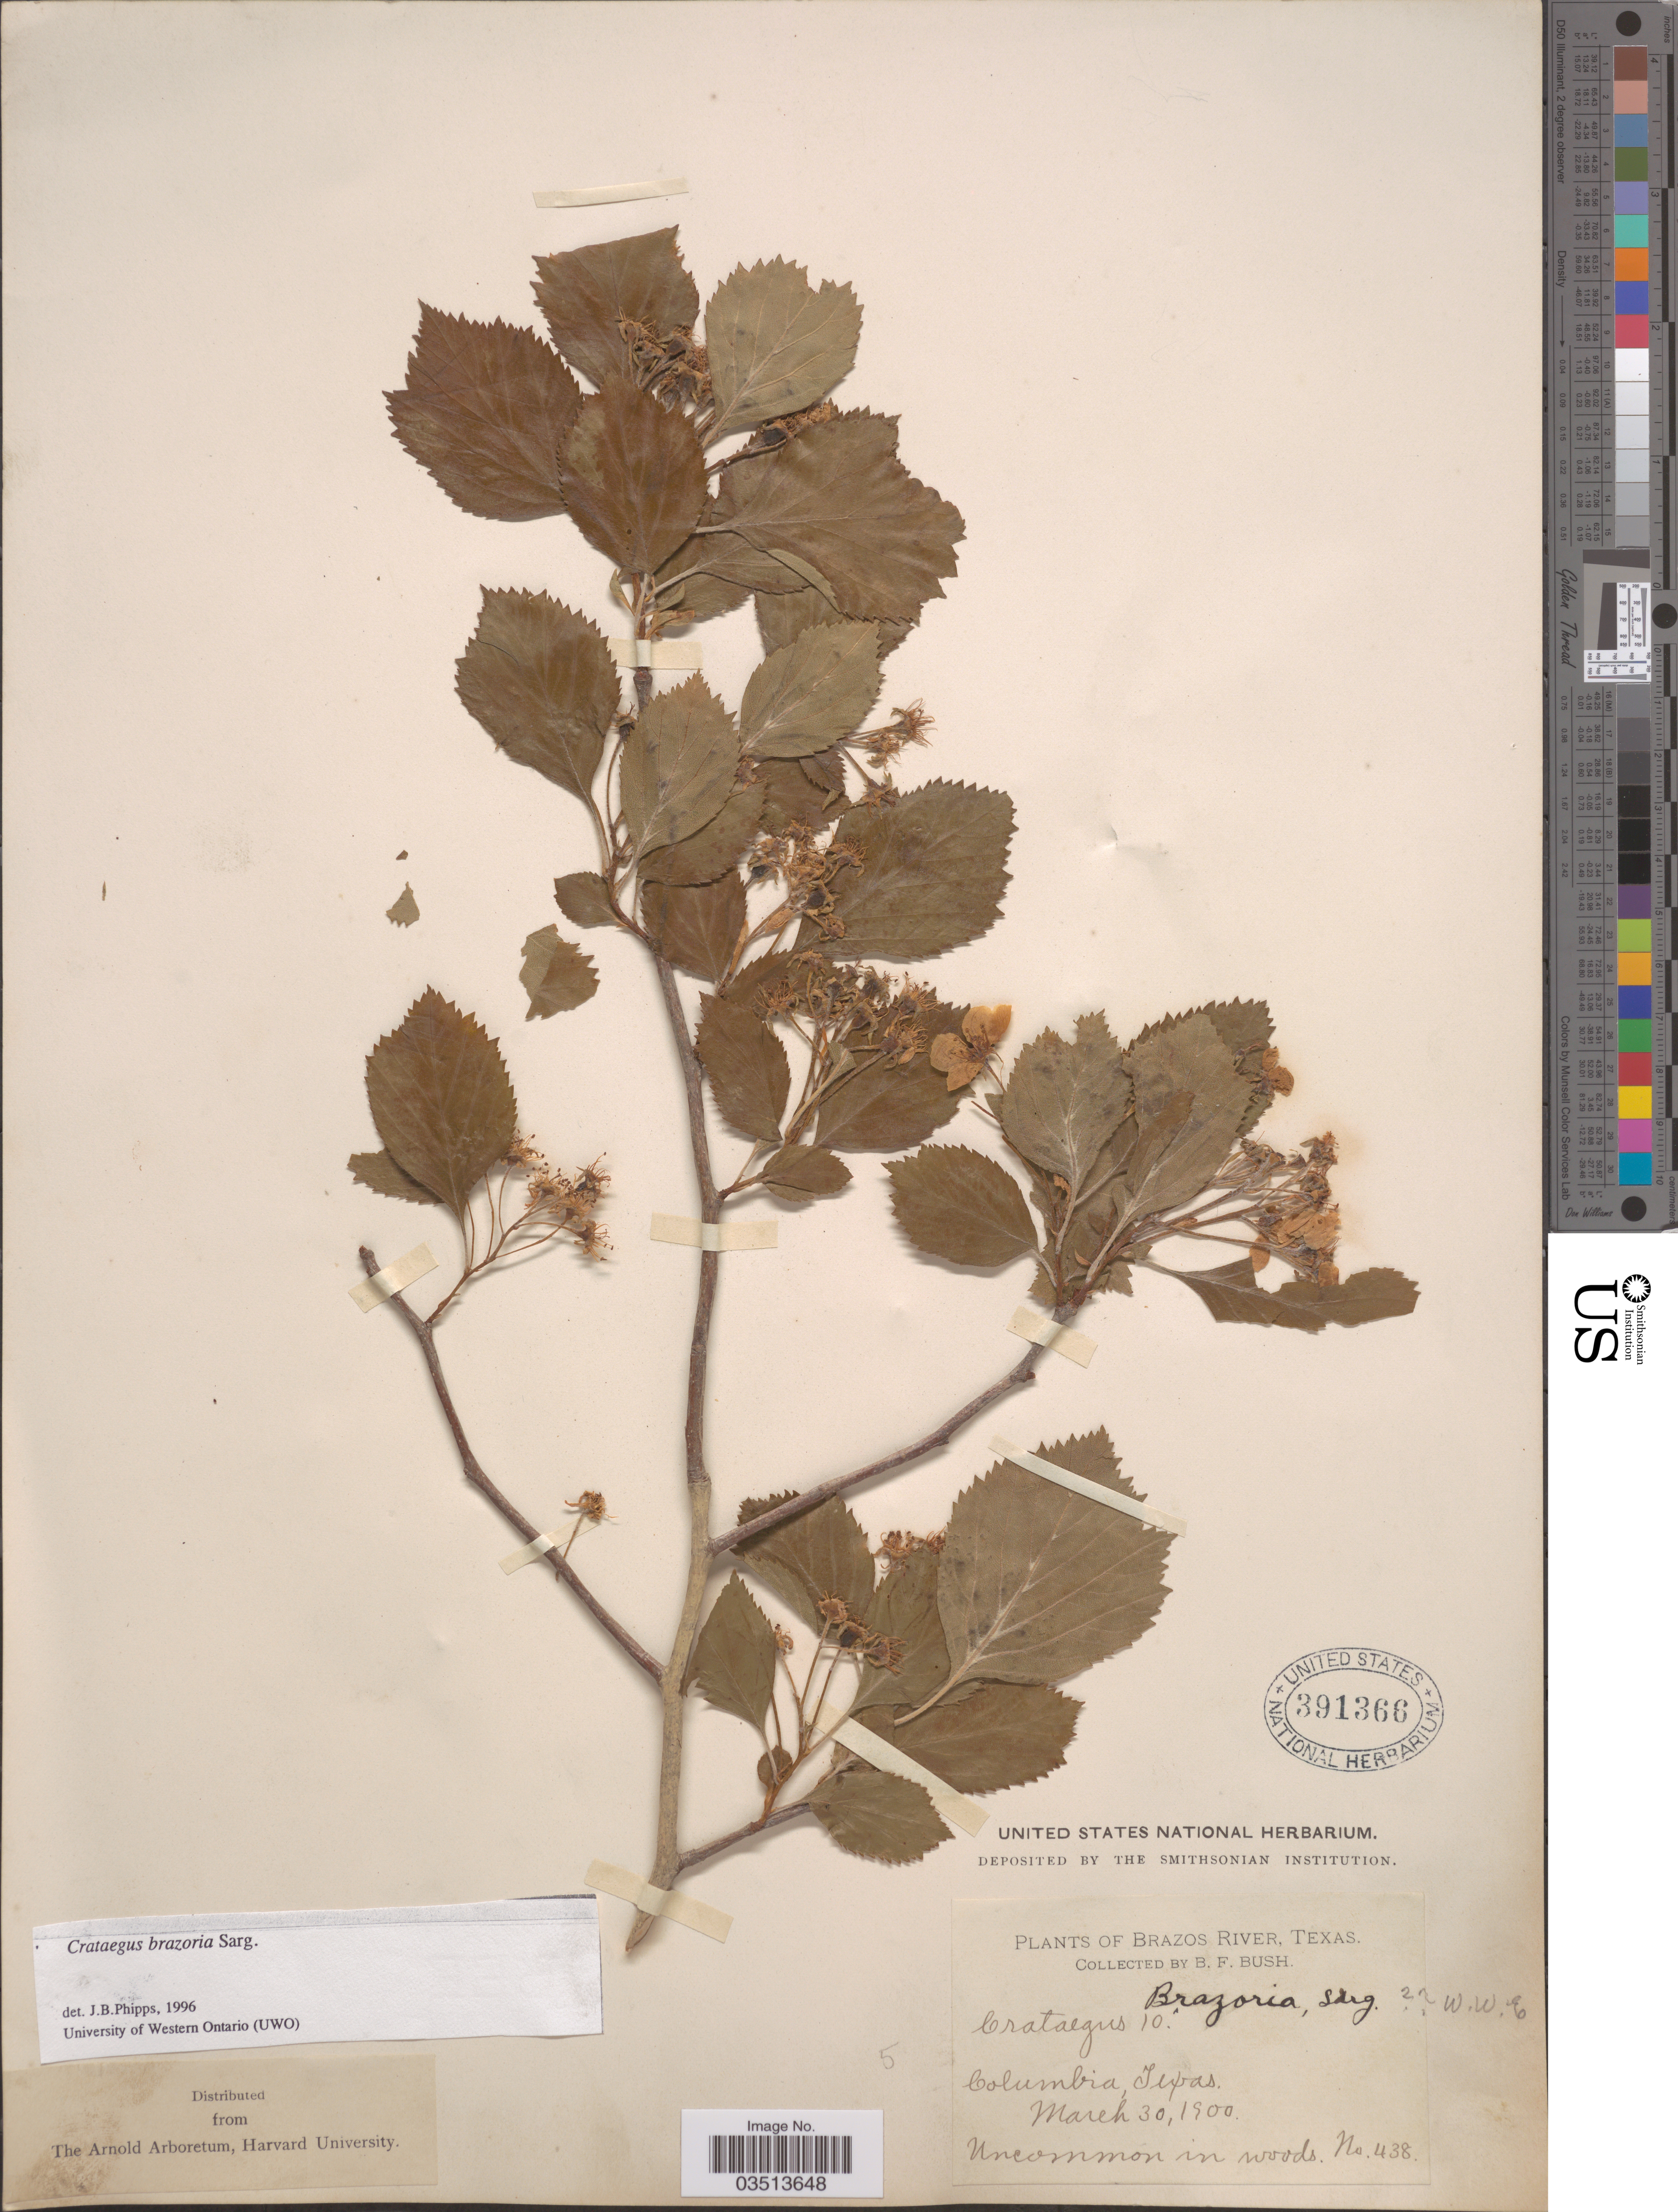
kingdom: Plantae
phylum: Tracheophyta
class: Magnoliopsida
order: Rosales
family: Rosaceae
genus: Crataegus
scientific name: Crataegus brazoria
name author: Sarg.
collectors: B. F. Bush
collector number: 438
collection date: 1900-03-30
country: United States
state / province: Texas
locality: Brazos River. Columbia.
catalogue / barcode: US 391366